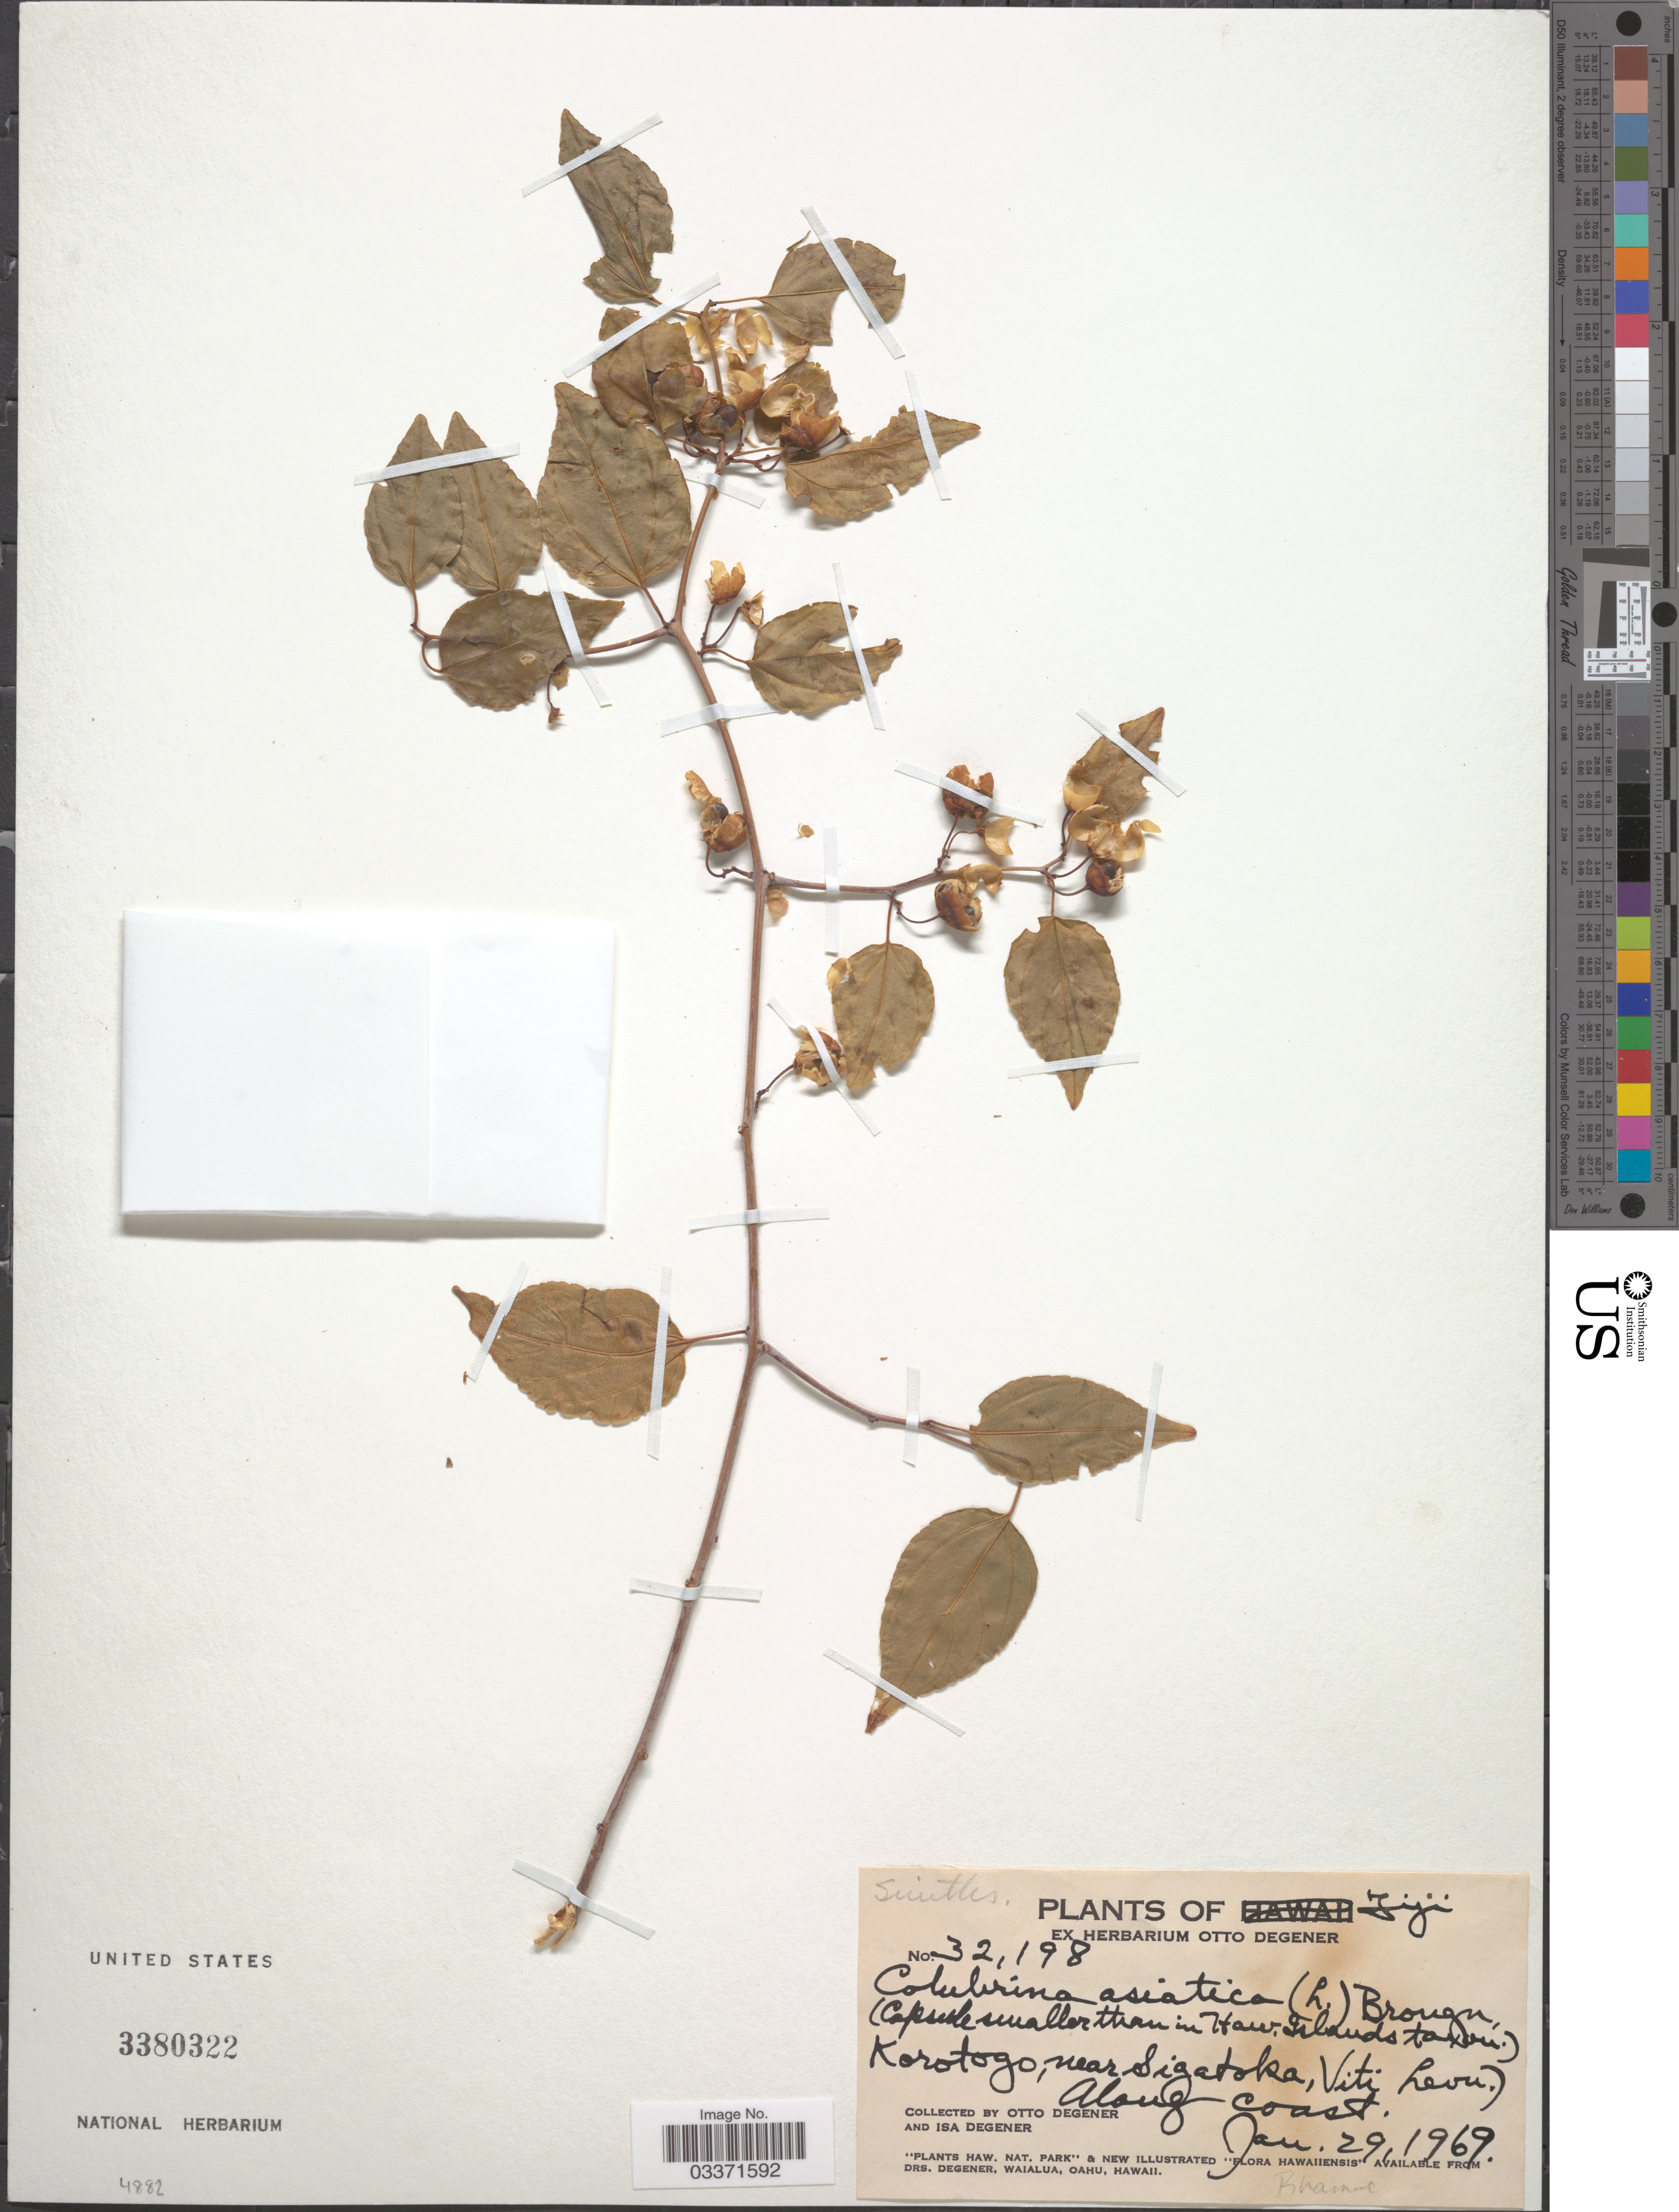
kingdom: Plantae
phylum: Tracheophyta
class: Magnoliopsida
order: Rosales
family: Rhamnaceae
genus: Colubrina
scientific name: Colubrina asiatica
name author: (L.) Brongn.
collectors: O. Degener & I. Degener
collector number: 32198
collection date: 1969-01-29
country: Fiji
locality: Korotogo, near Sigatoka, Viti Levu.), Along coast.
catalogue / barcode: US 3380322